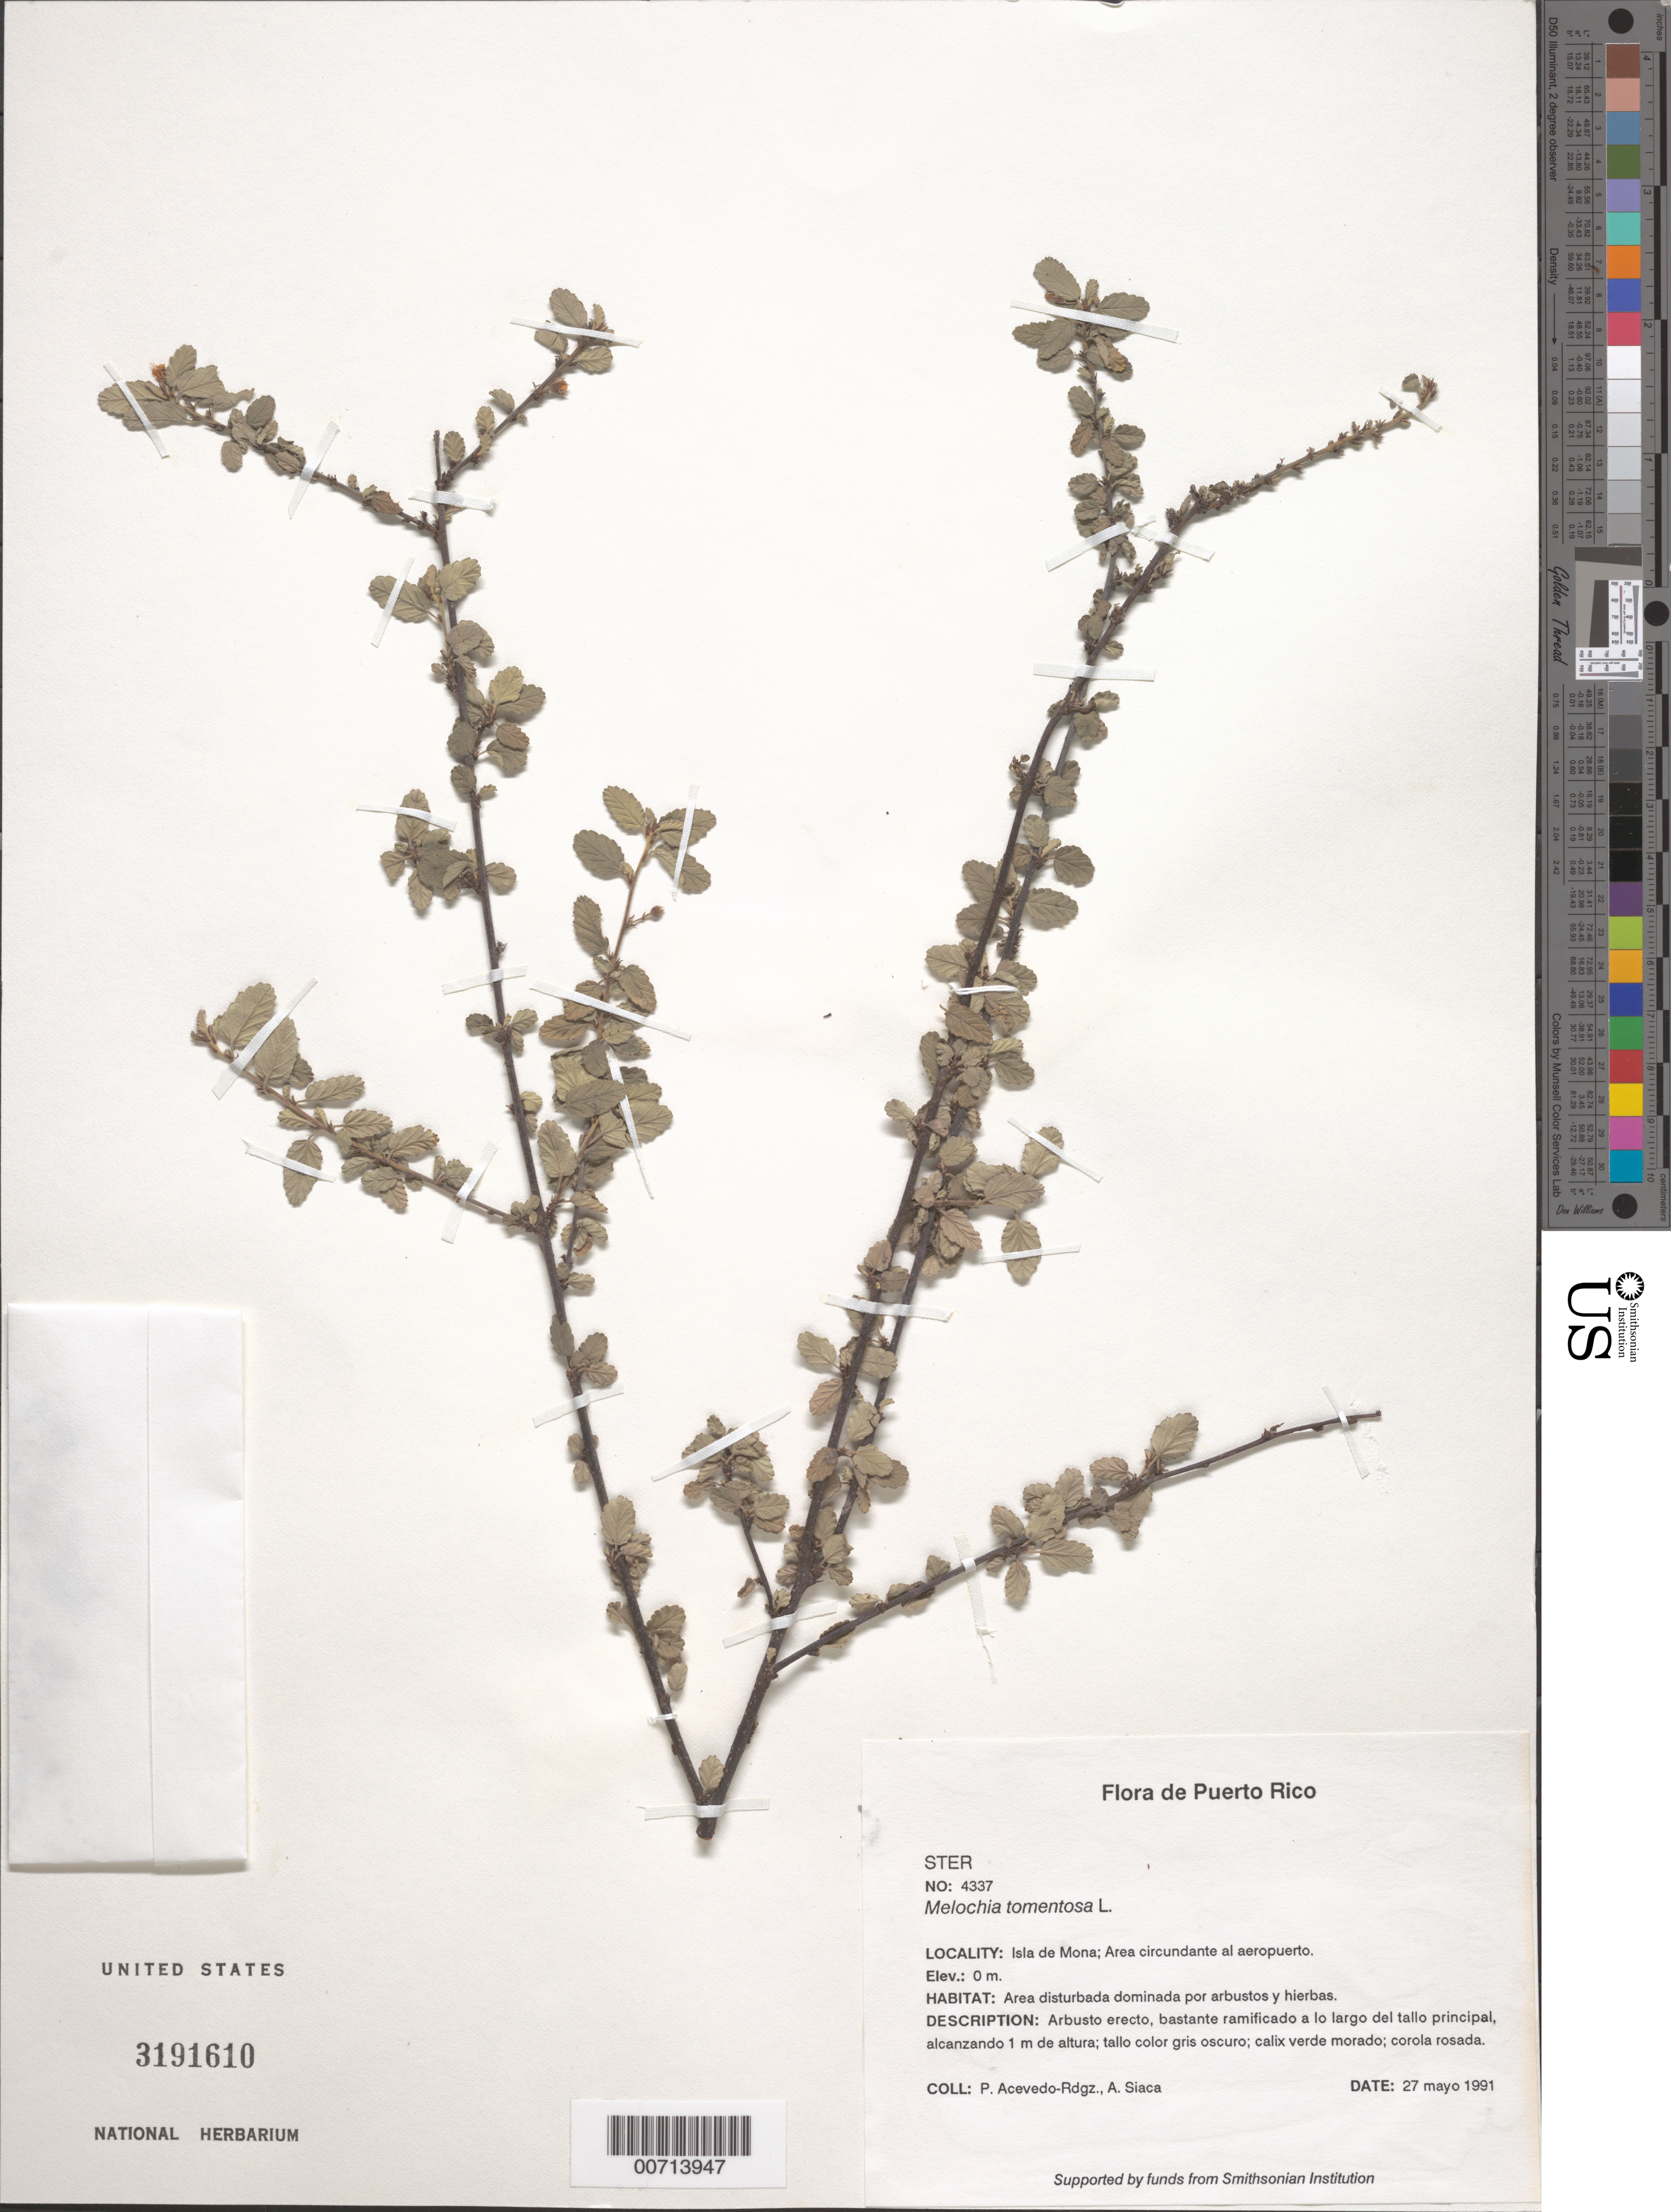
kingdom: Plantae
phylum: Tracheophyta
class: Magnoliopsida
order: Malvales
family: Malvaceae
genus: Melochia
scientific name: Melochia tomentosa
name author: L.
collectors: P. Acevedo-Rodr. & A. Siaca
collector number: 4337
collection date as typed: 27 May 1991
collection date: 1991-05-27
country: Puerto Rico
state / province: Mayaguëz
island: Mona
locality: Isla de Mona; Area circundante al aeropuerto.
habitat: Area disturbada dominada por arbustos y hierbas.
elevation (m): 0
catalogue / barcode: US 3191610